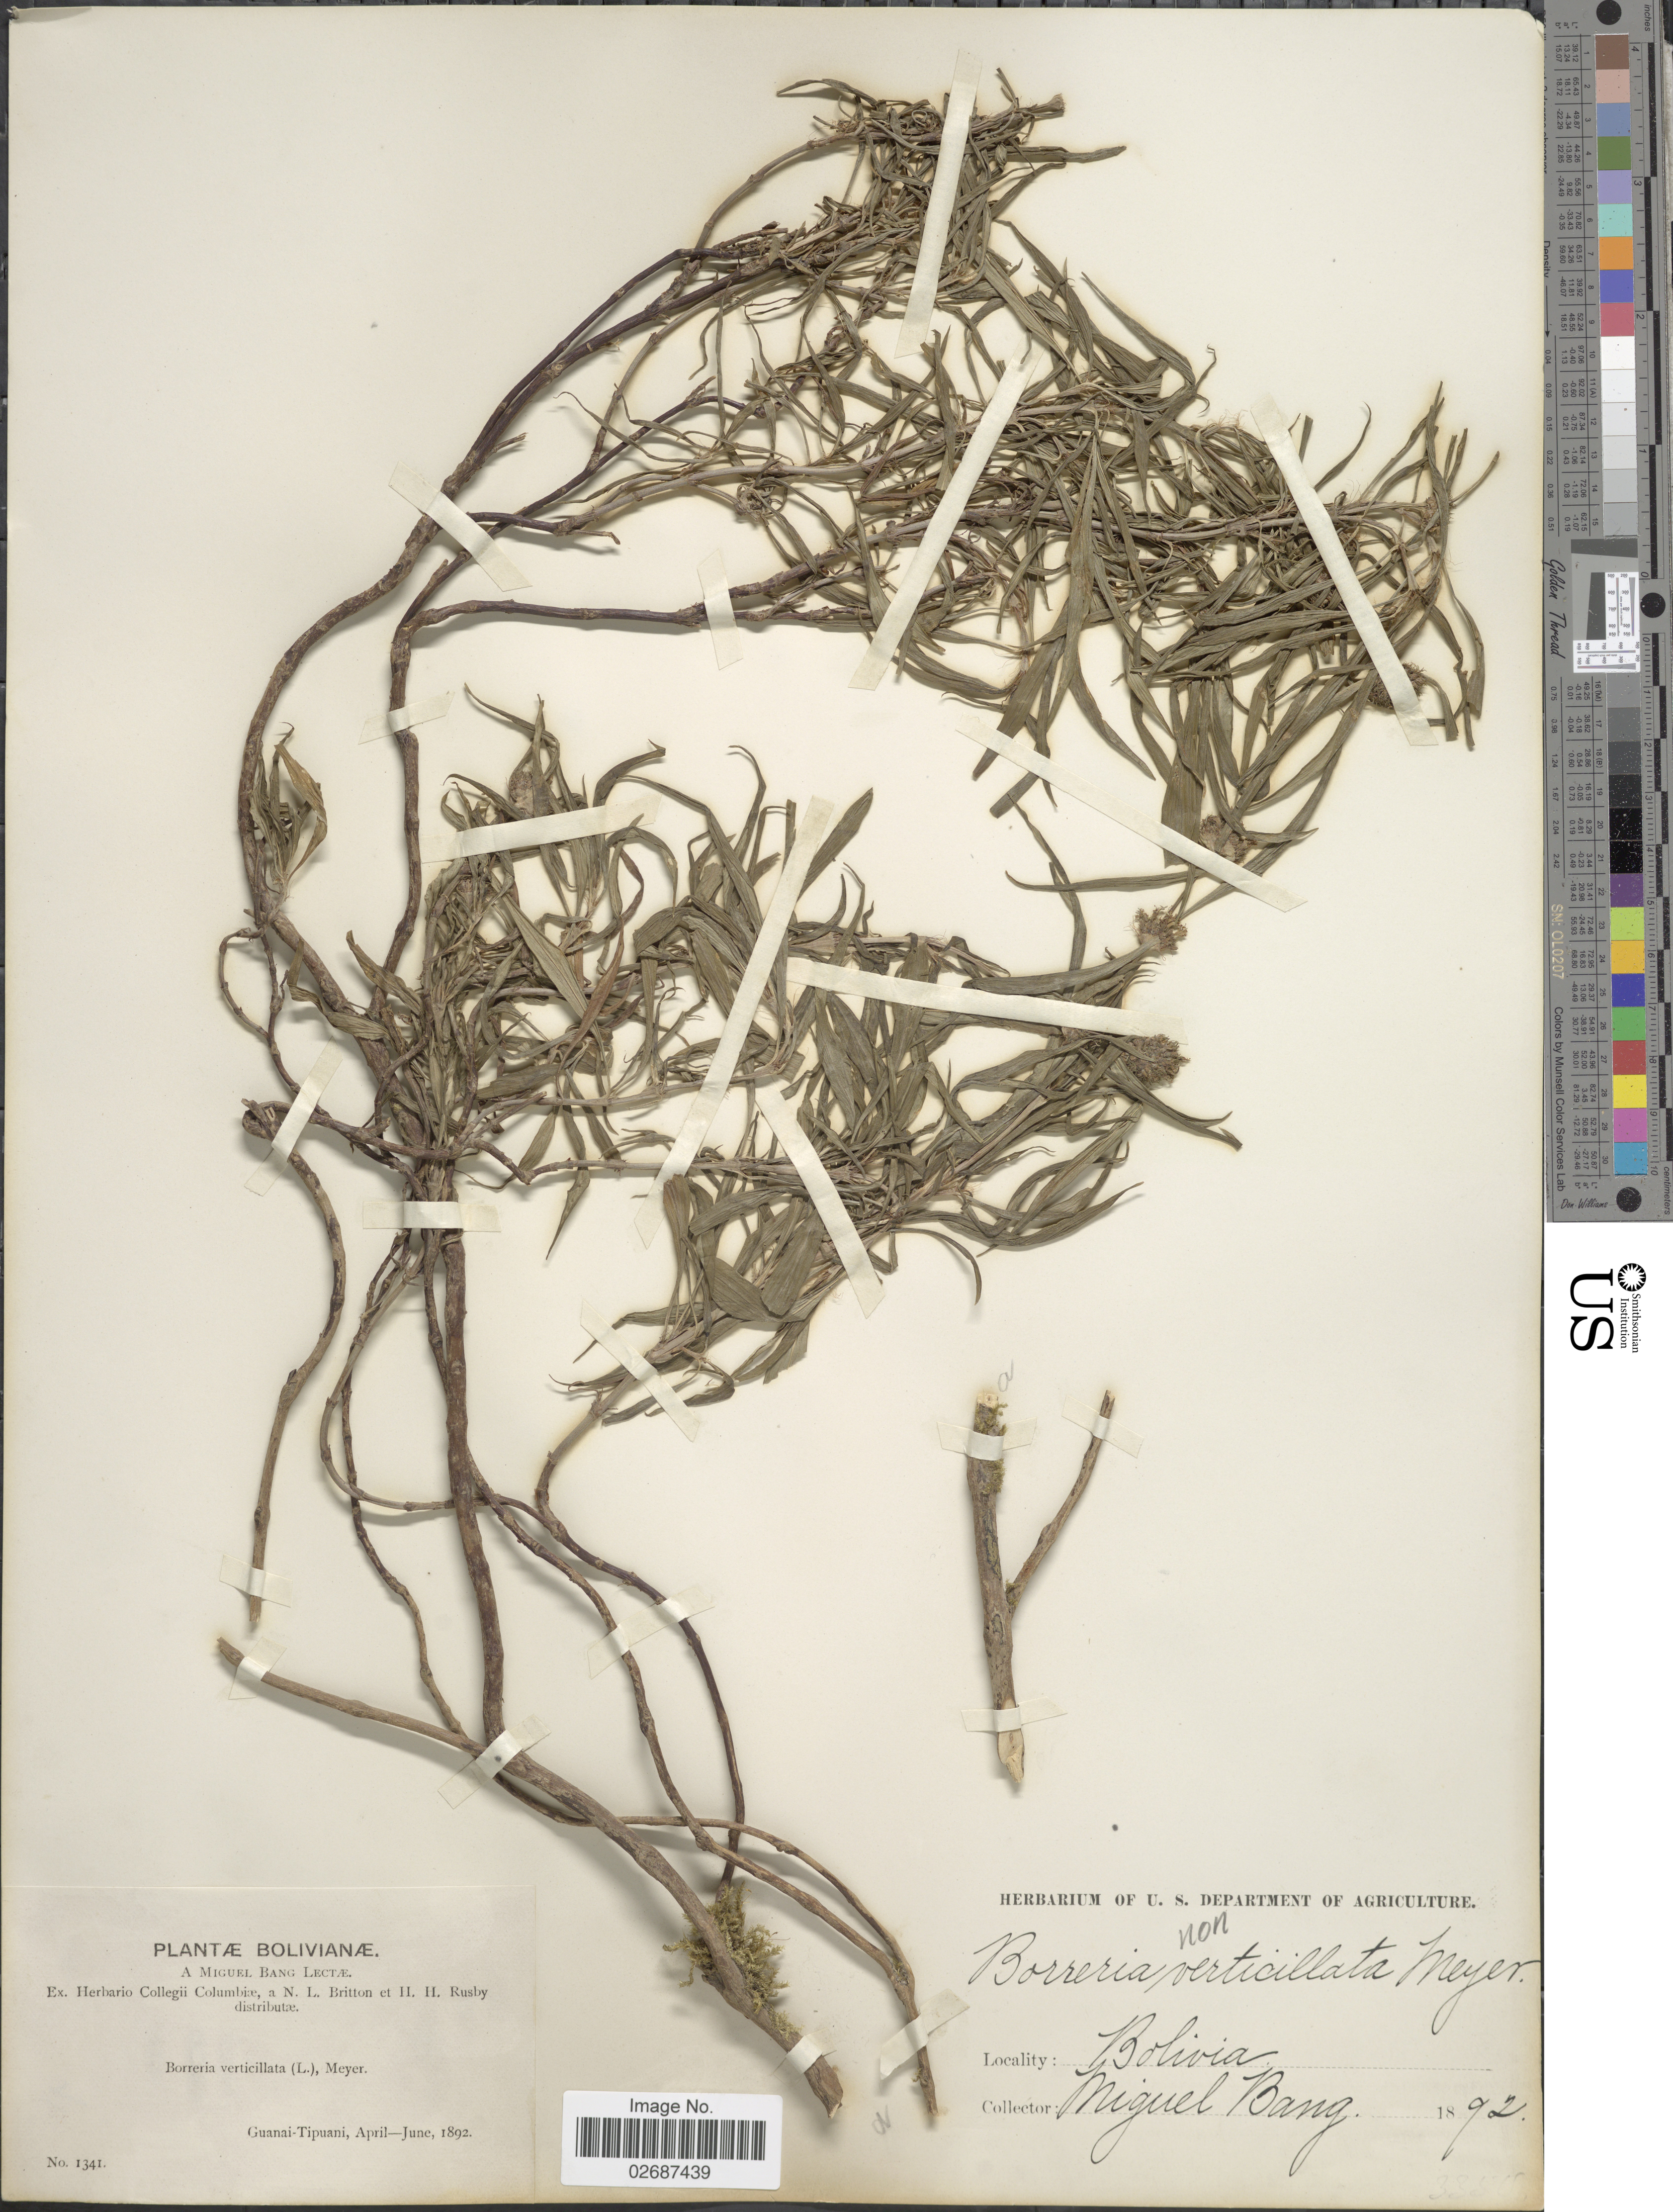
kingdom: Plantae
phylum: Tracheophyta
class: Magnoliopsida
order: Gentianales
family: Rubiaceae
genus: Borreria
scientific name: Borreria sp.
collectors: M. Bang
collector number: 1341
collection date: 1892-04/1892-06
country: Bolivia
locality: Bolivianae, Guanai-Tipuani